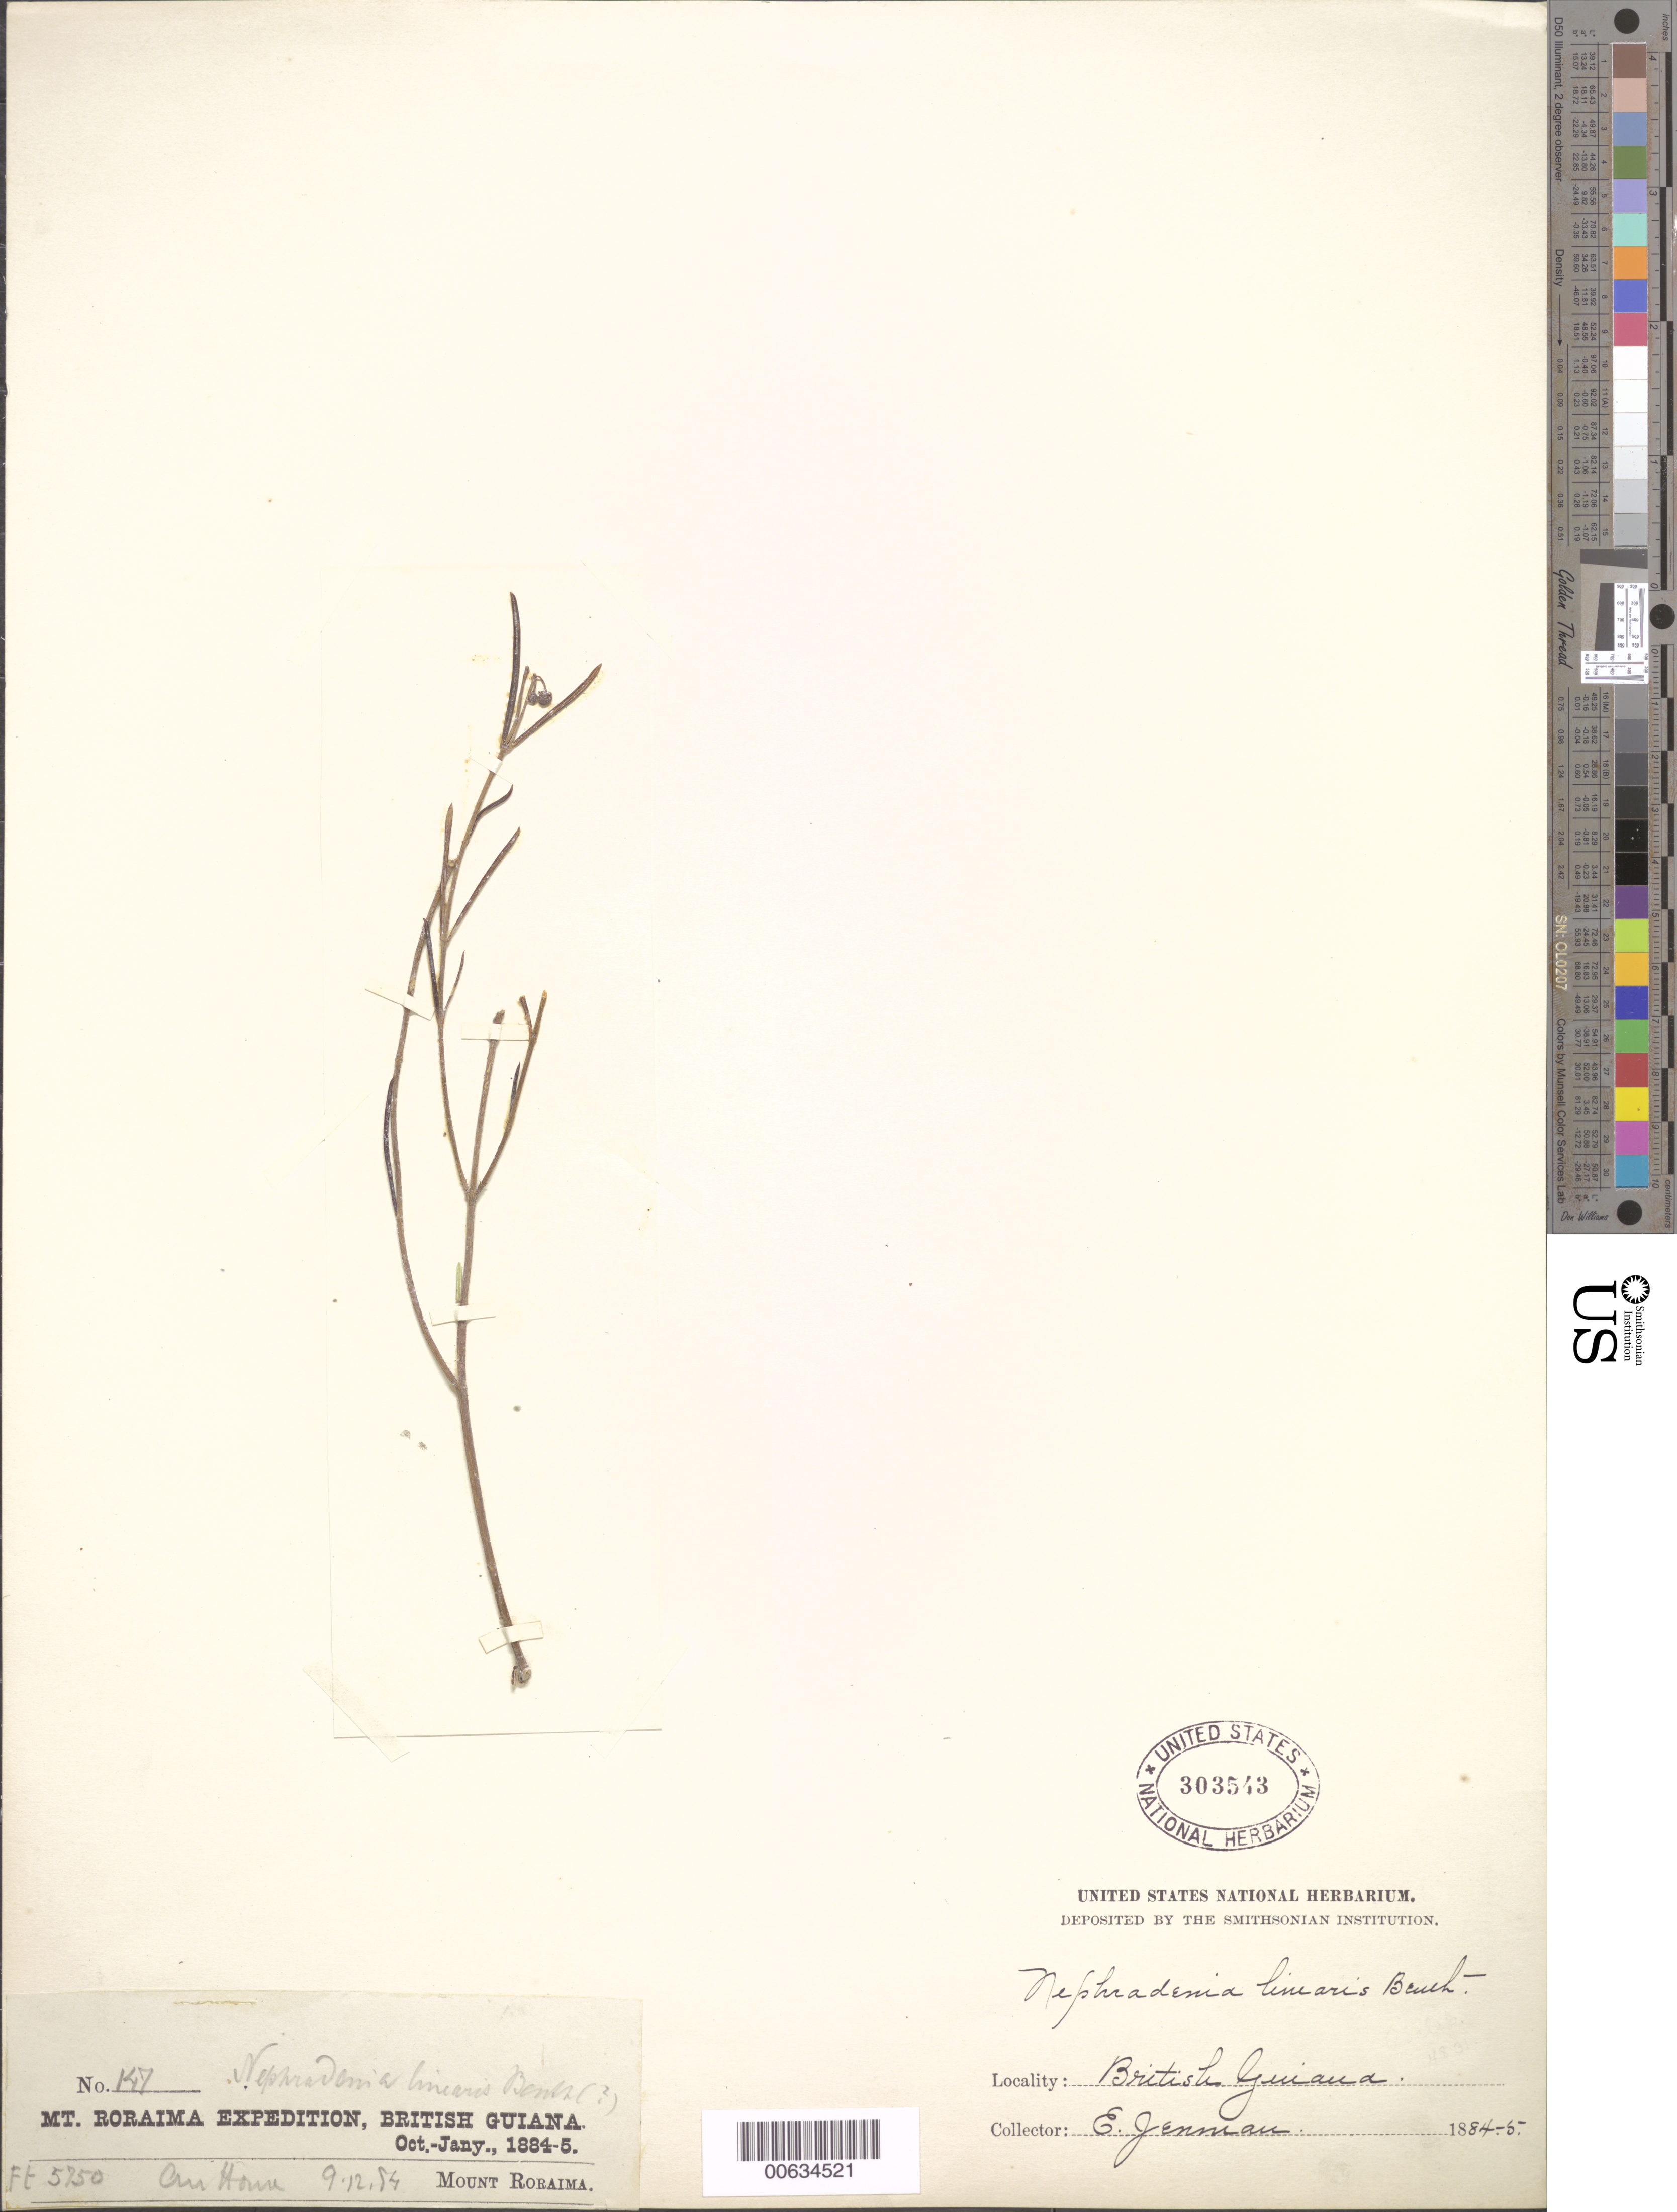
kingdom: Plantae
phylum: Tracheophyta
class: Magnoliopsida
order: Gentianales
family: Apocynaceae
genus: Nephradenia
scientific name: Nephradenia linearis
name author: Benth. ex E. Fourn.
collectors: G. S. Jenman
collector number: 147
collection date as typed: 9 December 1884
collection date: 1884-12-09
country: Guyana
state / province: Cuyuni-Mazaruni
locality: Mt. Roraima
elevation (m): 526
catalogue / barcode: US 303543